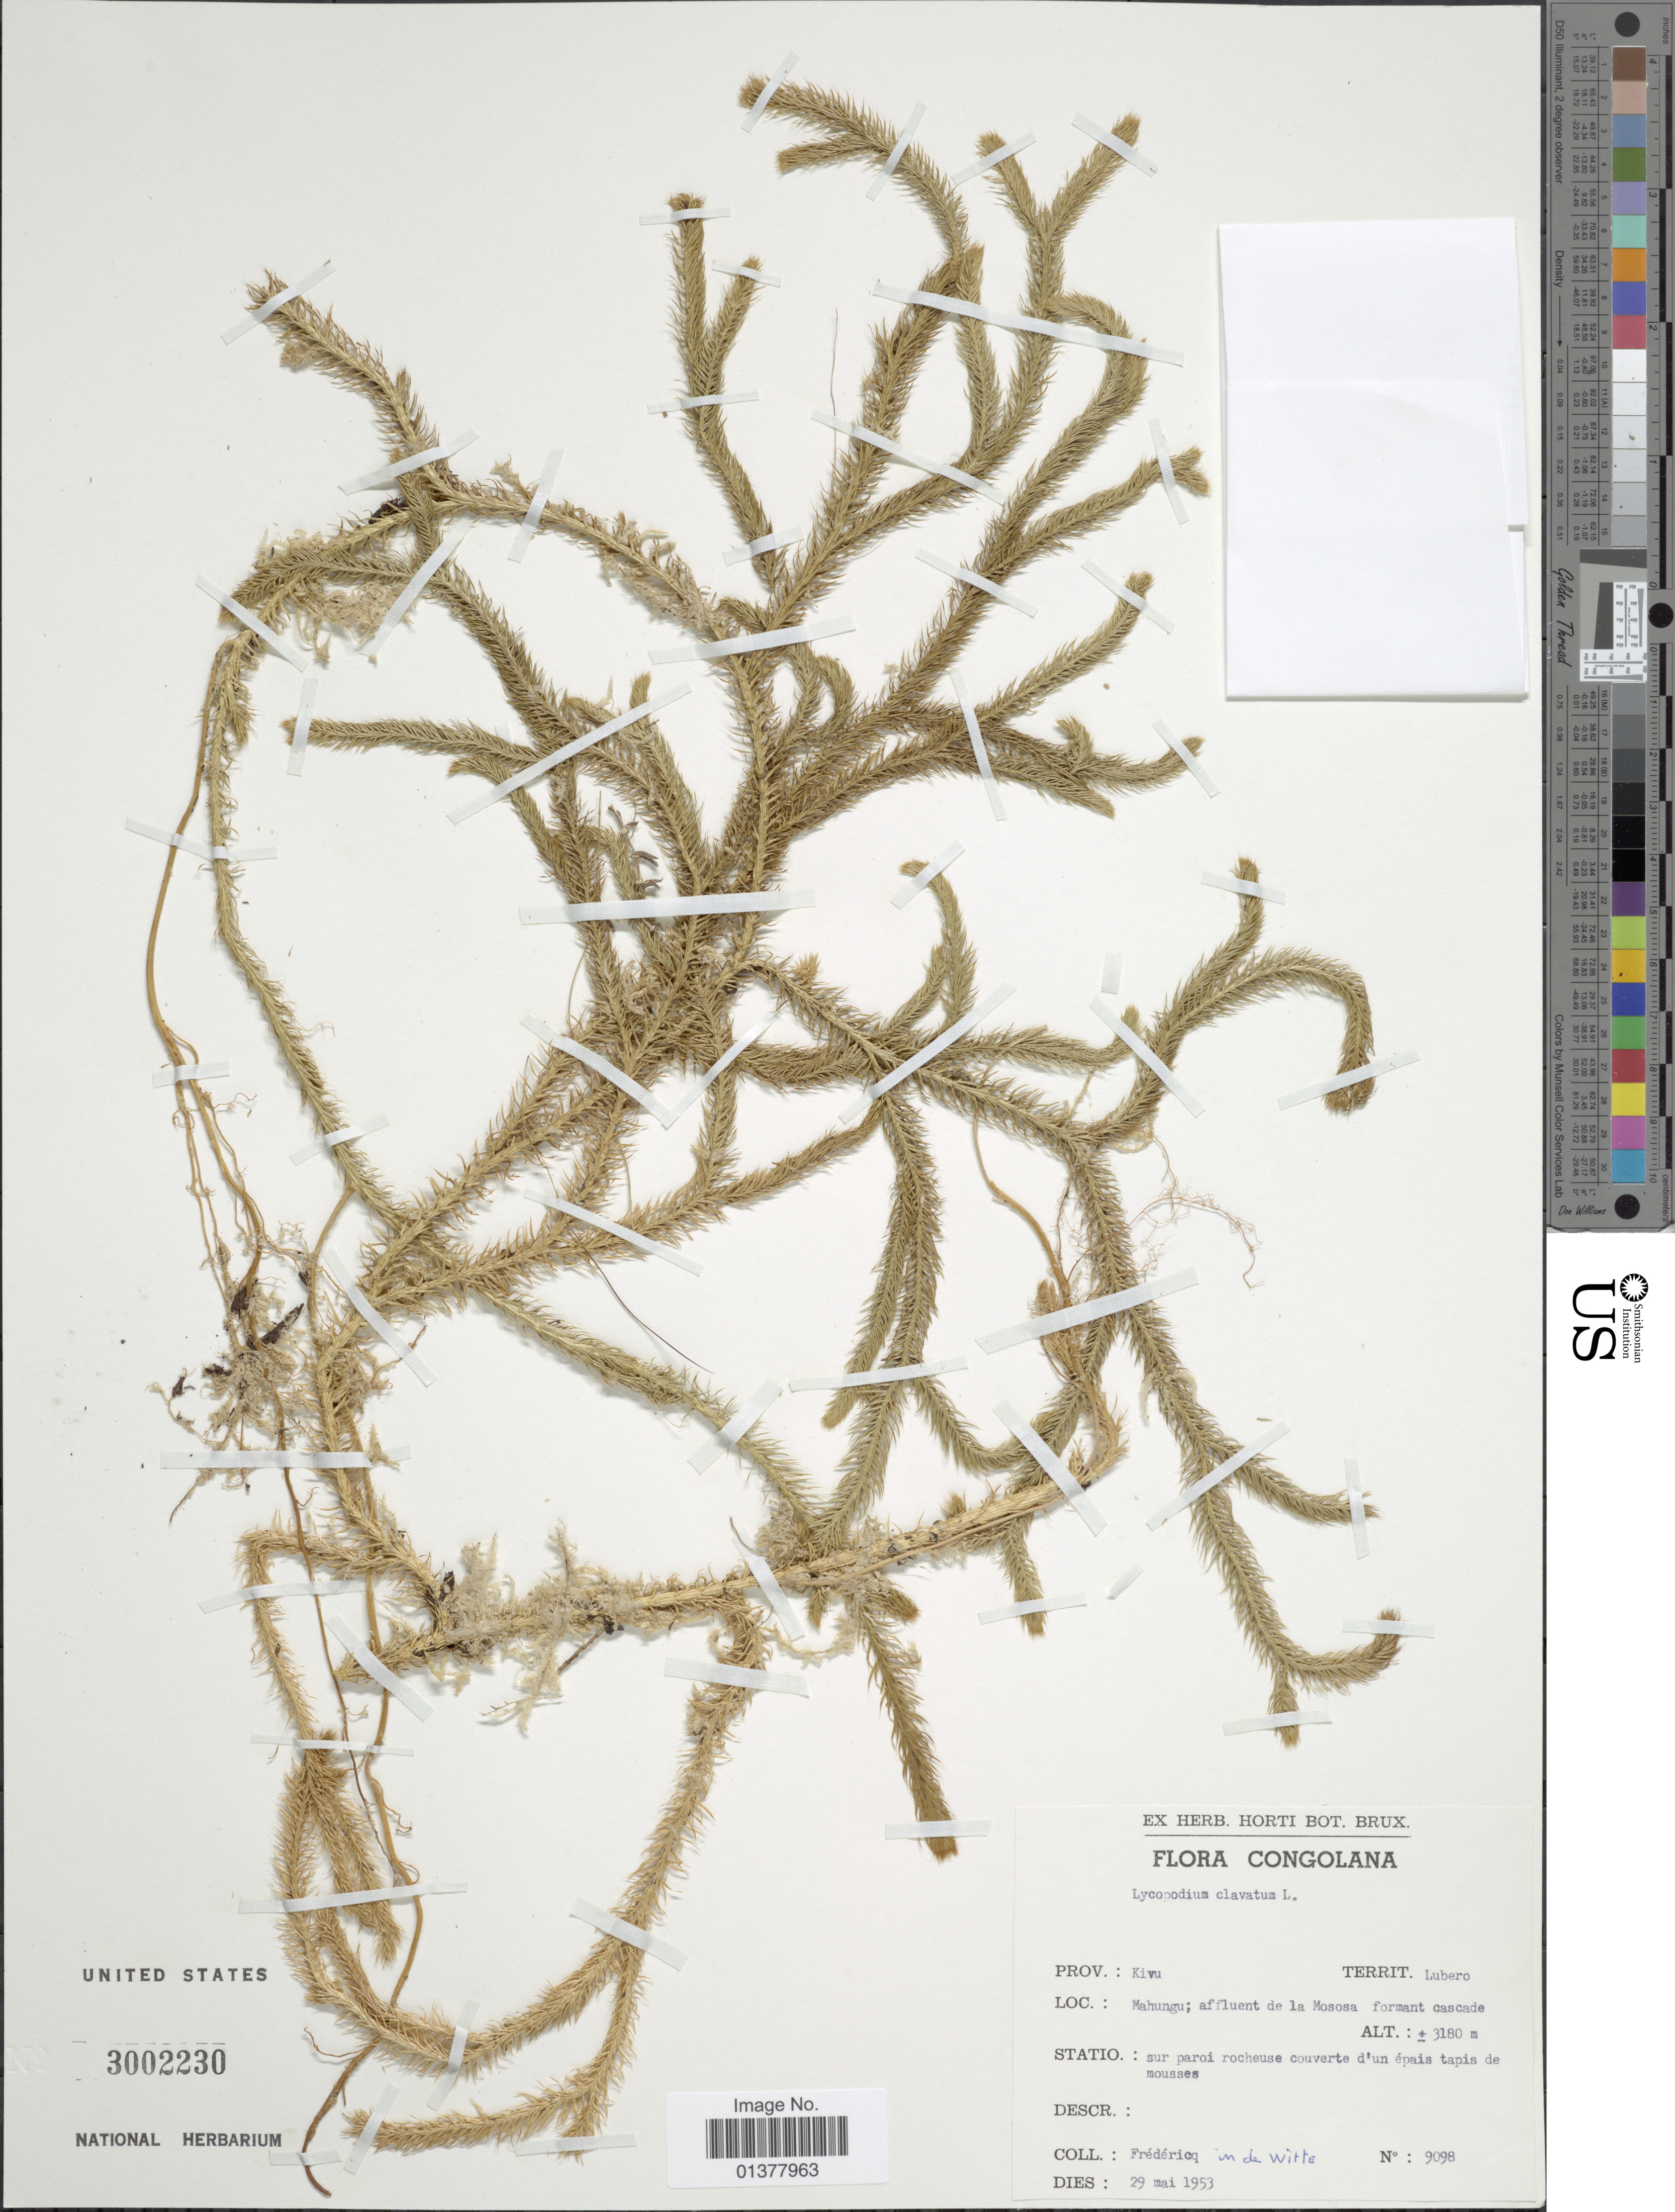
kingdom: Plantae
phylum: Tracheophyta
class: Lycopodiopsida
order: Lycopodiales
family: Lycopodiaceae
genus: Lycopodium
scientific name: Lycopodium clavatum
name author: L.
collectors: Frédérocq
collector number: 9098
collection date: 1953-05-29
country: Congo, Democratic Republic of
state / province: Nord-Kivu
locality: Territ. Lubero, Mahungu; affluent de la Mososa formant cascade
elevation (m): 3180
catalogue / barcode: US 3002230